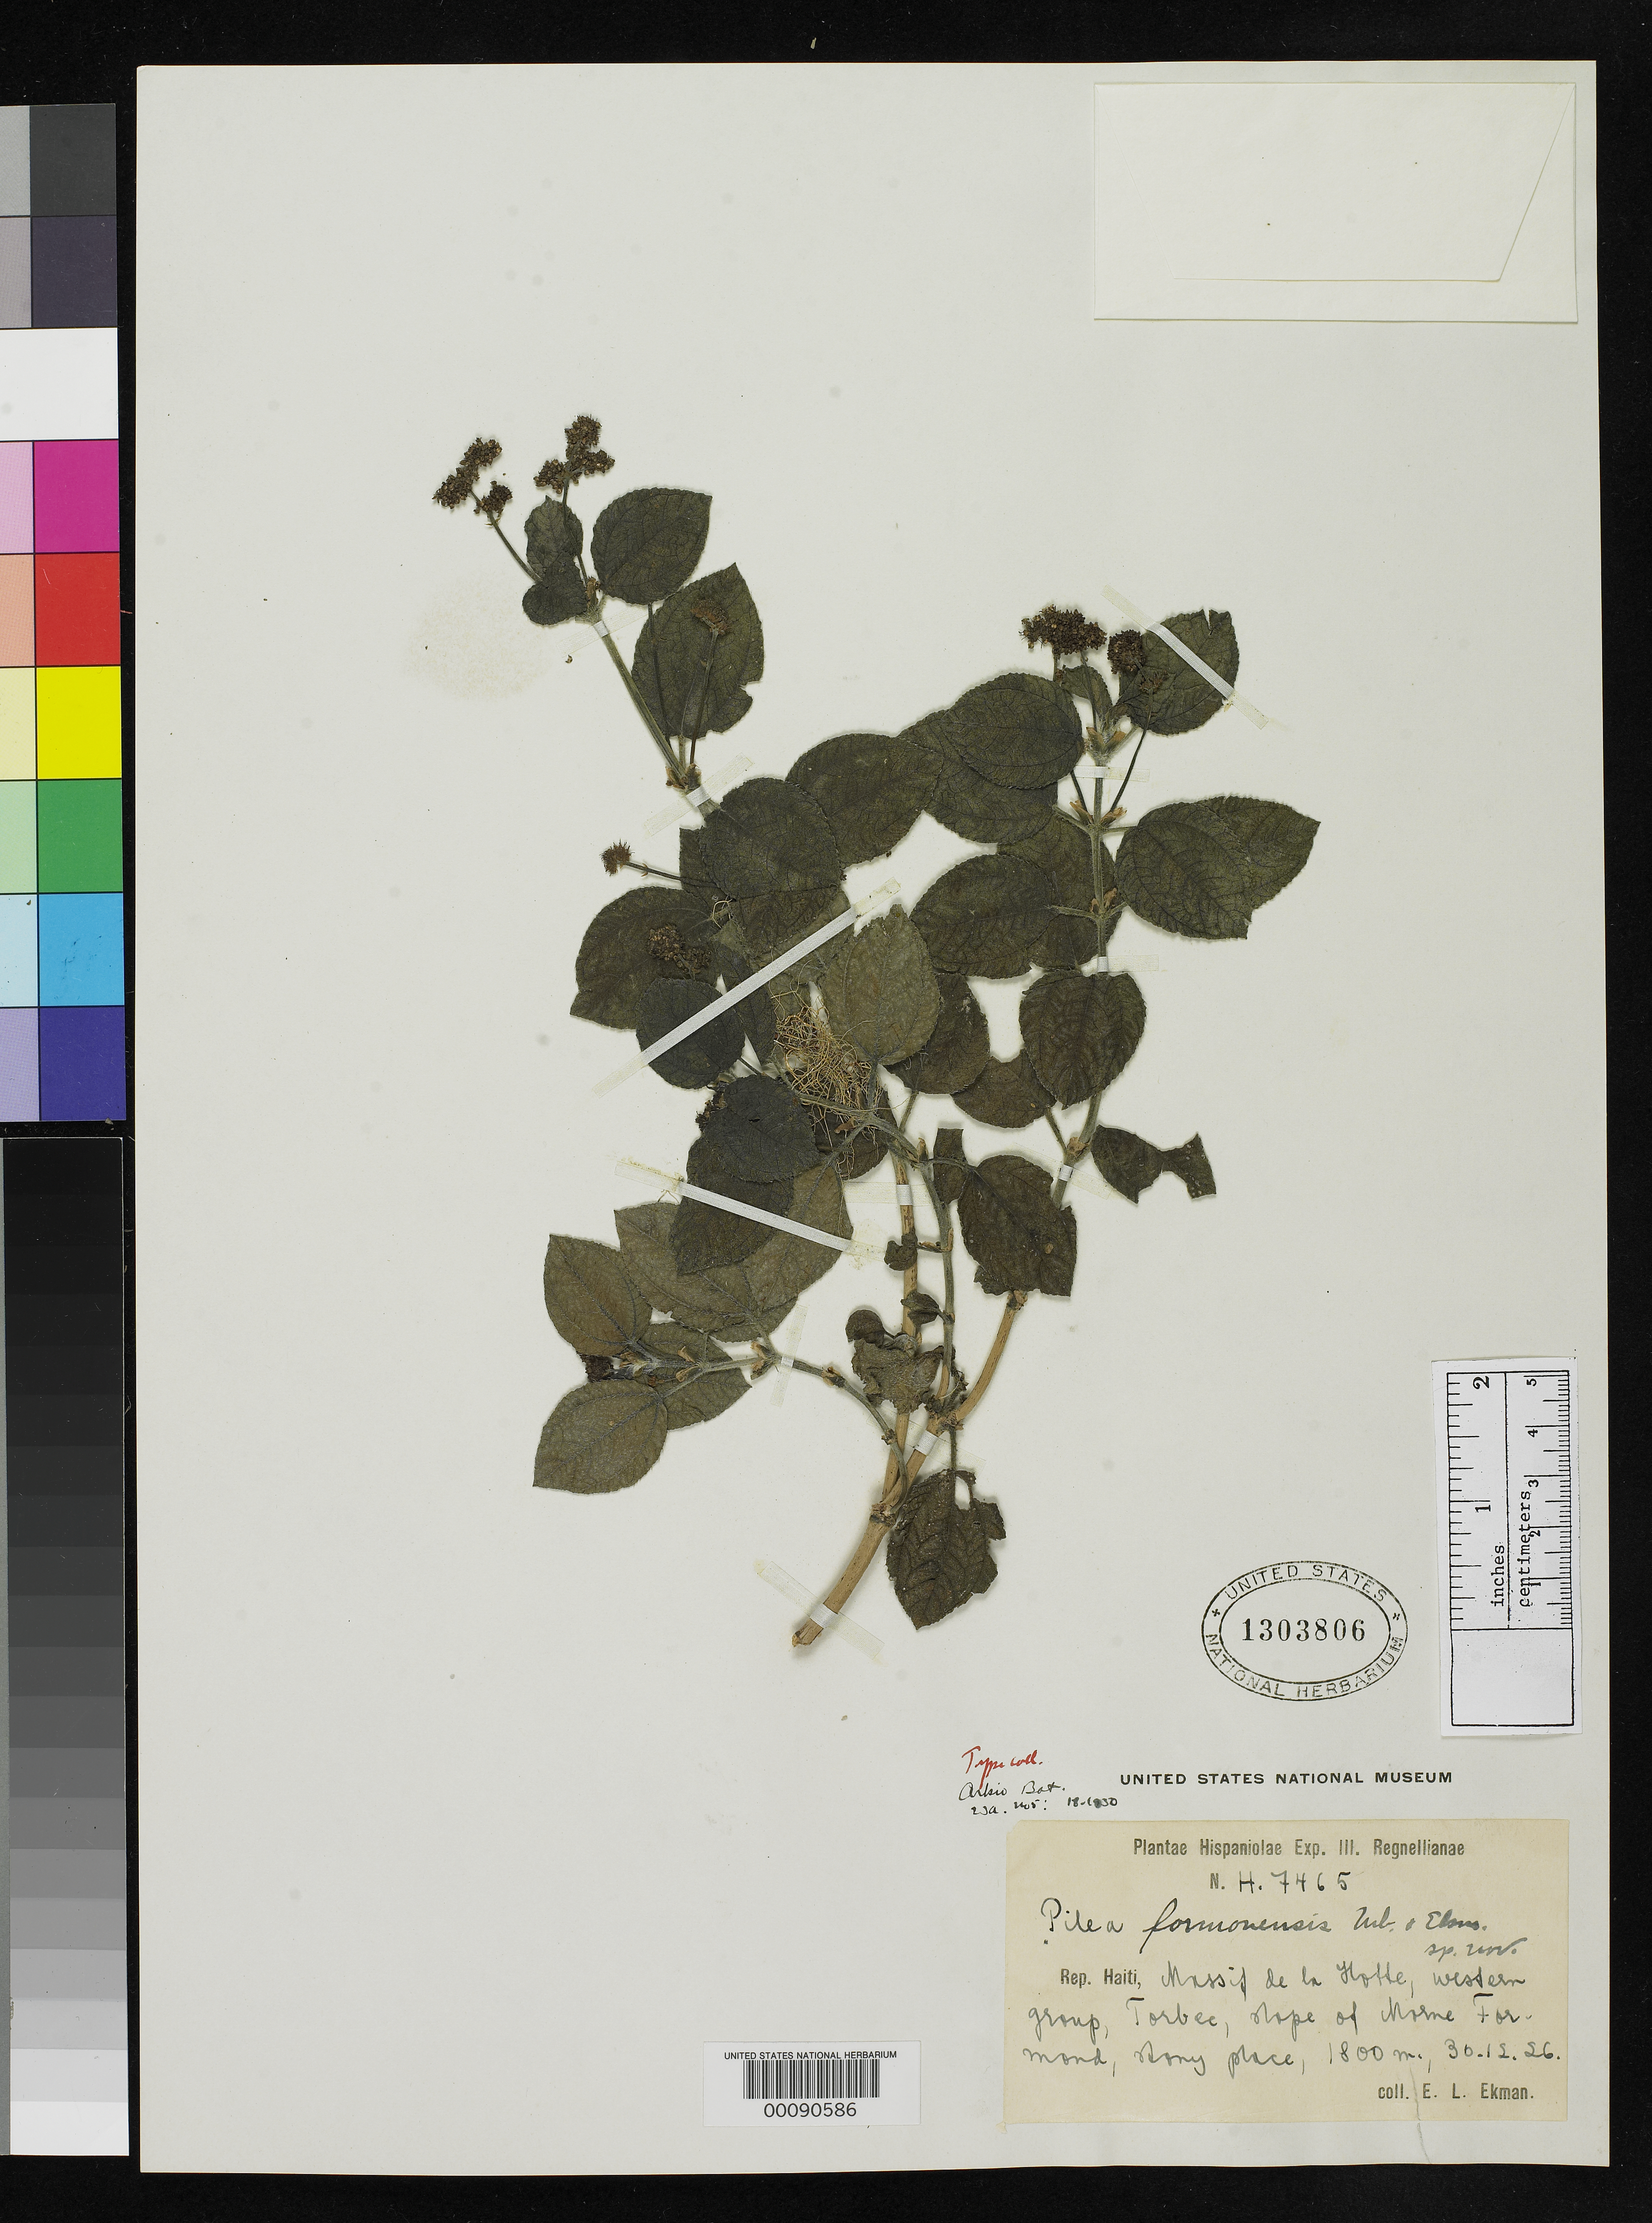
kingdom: Plantae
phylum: Tracheophyta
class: Magnoliopsida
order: Rosales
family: Urticaceae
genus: Pilea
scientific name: Pilea formonensis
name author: Urb. & Ekman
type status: Isotype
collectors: E. L. Ekman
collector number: H 7465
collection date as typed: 30 Dec 1926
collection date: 1926-12-30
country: Haiti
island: Hispaniola Island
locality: Massif de La Hotte, Morne Formon.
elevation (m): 1800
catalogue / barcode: US 1303806